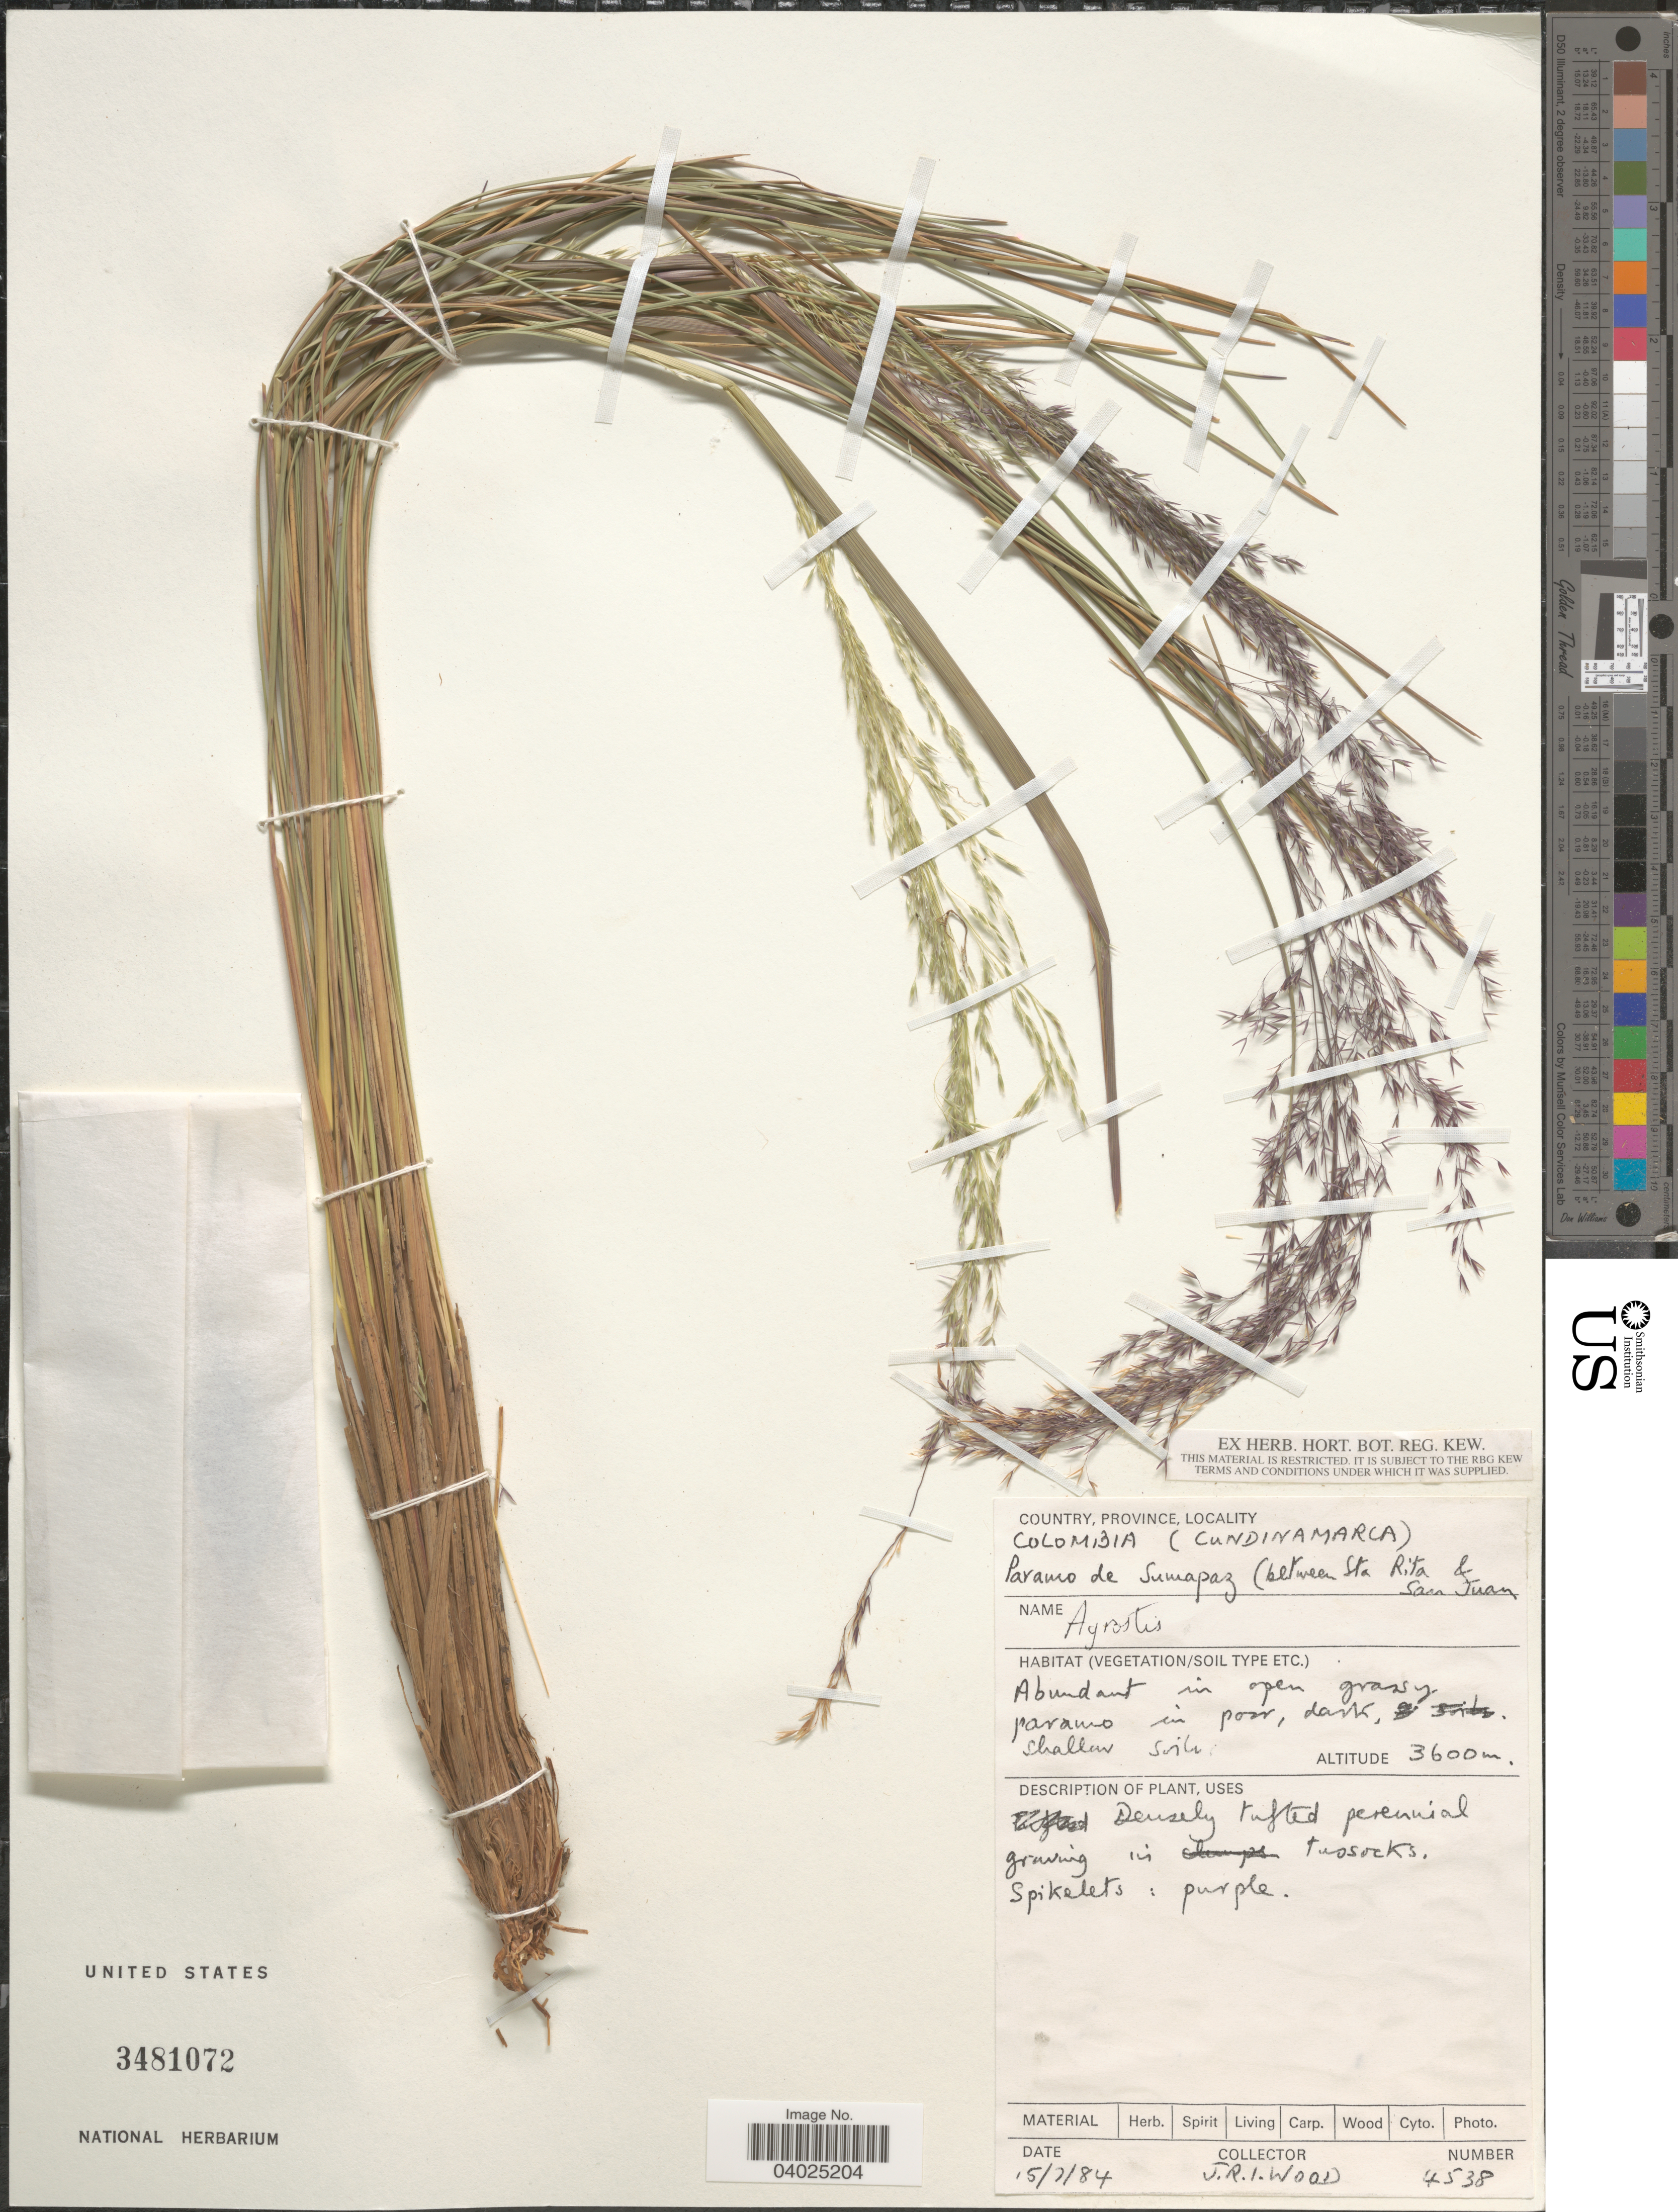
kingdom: Plantae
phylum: Tracheophyta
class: Liliopsida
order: Poales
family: Poaceae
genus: Agrostis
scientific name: Agrostis sp.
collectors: J. R. I. Wood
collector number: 4538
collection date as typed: Transcribed d/m/y: 15/7/84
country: Colombia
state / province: Cundinamarca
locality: Paramo de Sumapaz (between Sta Rita of San Juan).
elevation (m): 3600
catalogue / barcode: US 3481072